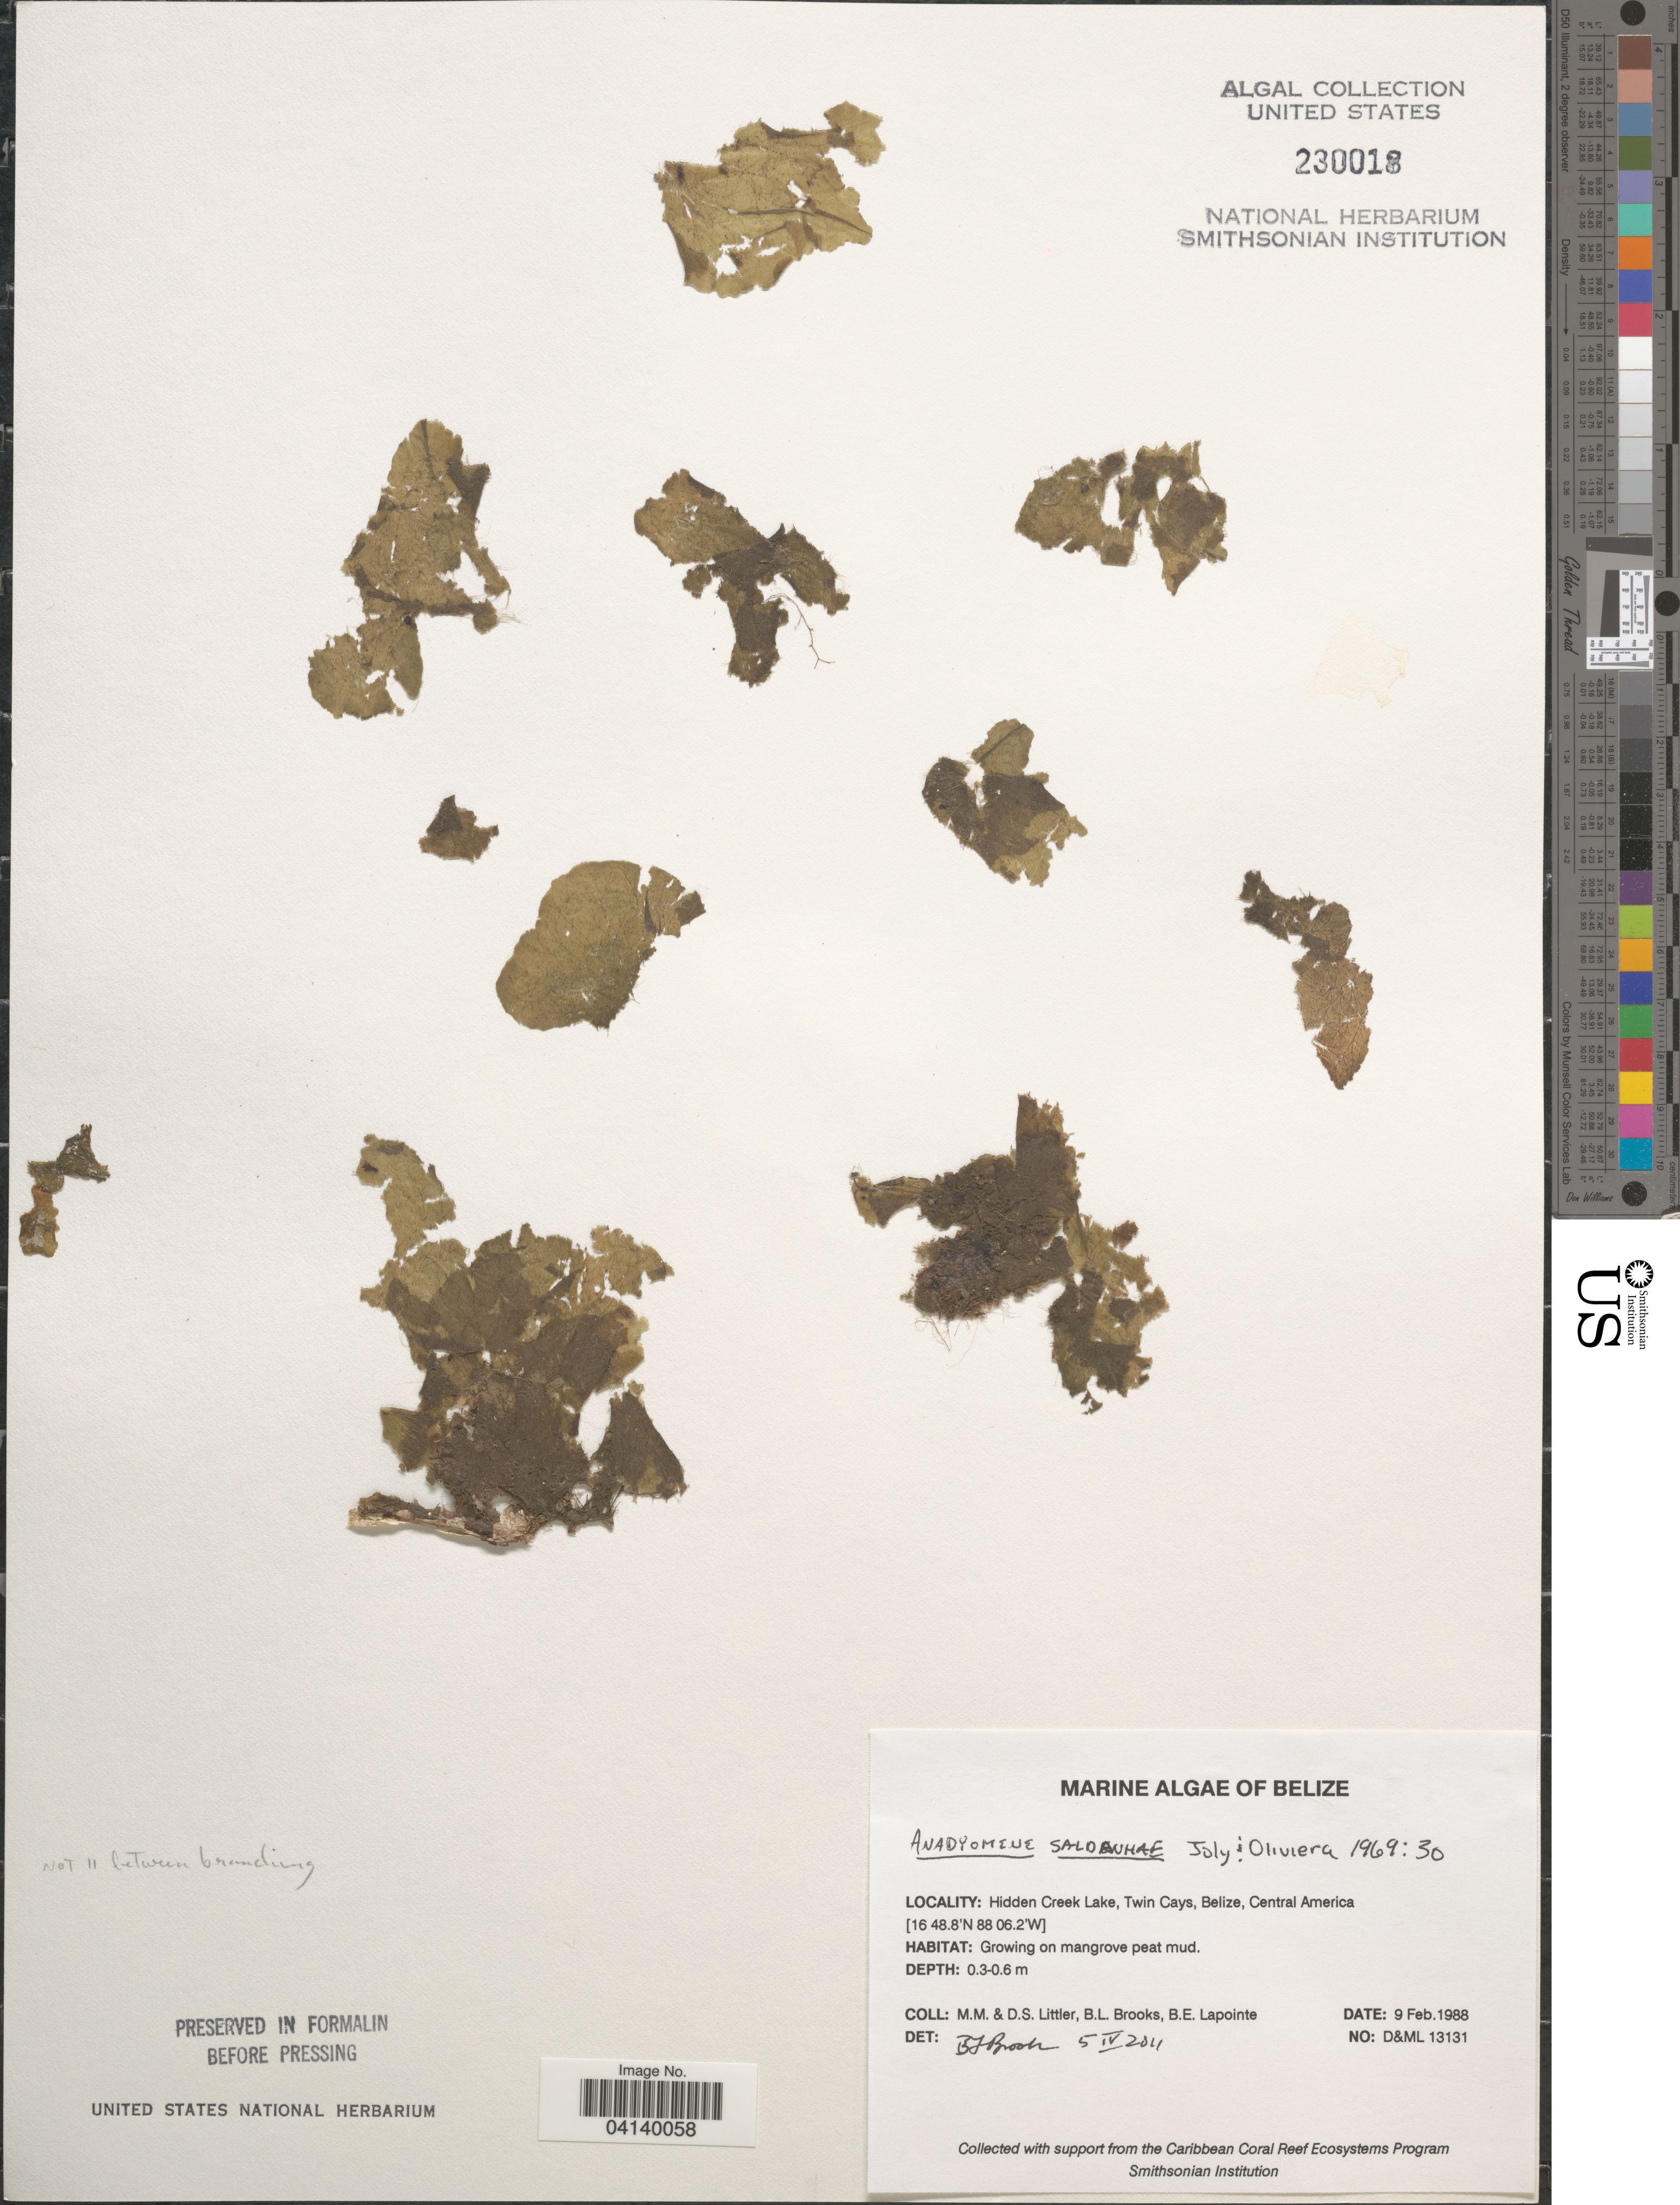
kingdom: Plantae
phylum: Chlorophyta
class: Ulvophyceae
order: Cladophorales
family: Anadyomenaceae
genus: Anadyomene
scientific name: Anadyomene saldanhae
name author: A.B. Joly & E.C. Oliveira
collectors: D. S. Littler, B. Brooks & B. Lapointe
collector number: D&ML13131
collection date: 1988-02-09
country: Belize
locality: Hidden Creek Lake, Twin Cays.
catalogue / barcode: US 230018